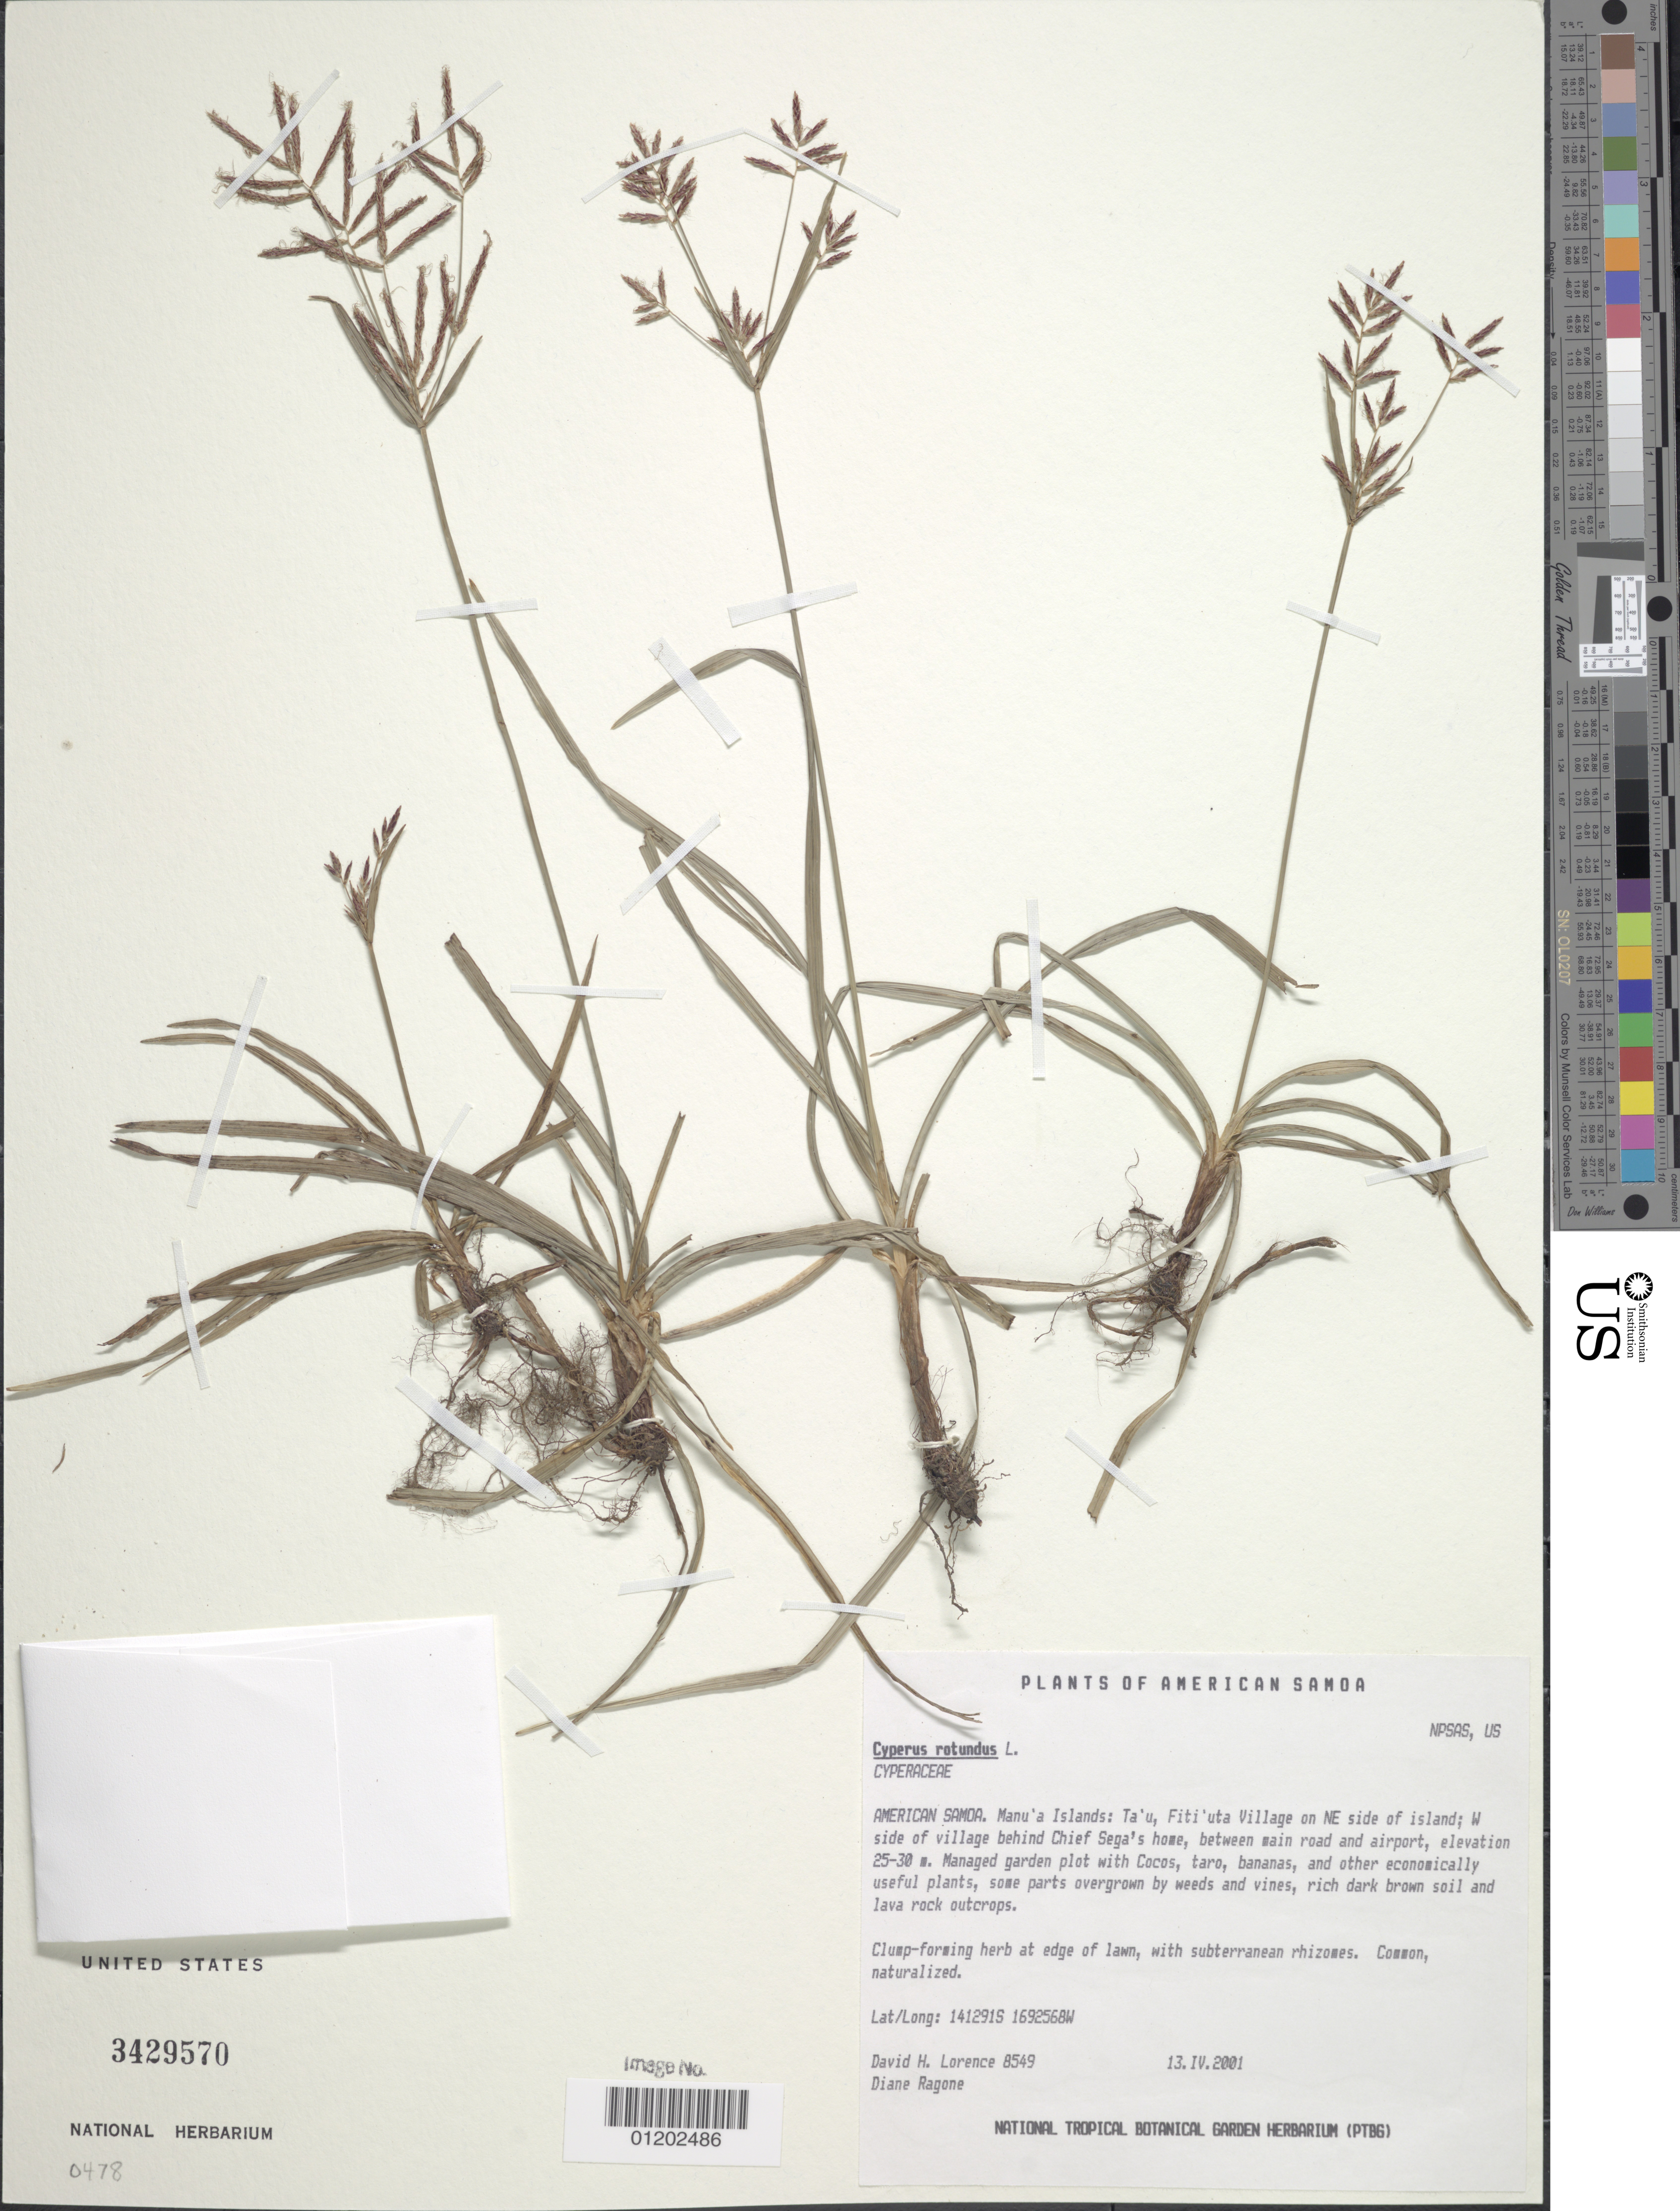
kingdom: Plantae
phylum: Tracheophyta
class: Liliopsida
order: Poales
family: Cyperaceae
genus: Cyperus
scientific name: Cyperus rotundus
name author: L.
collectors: D. Lorence & D. Ragone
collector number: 8549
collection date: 2001-04-13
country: American Samoa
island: Ta'u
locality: Fiti'uta Village on NE side of island; W side of village behind Chief Sega's homes, between main road and airport. Managed garden plots.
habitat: Edge of lawn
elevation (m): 25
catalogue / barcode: US 3429570